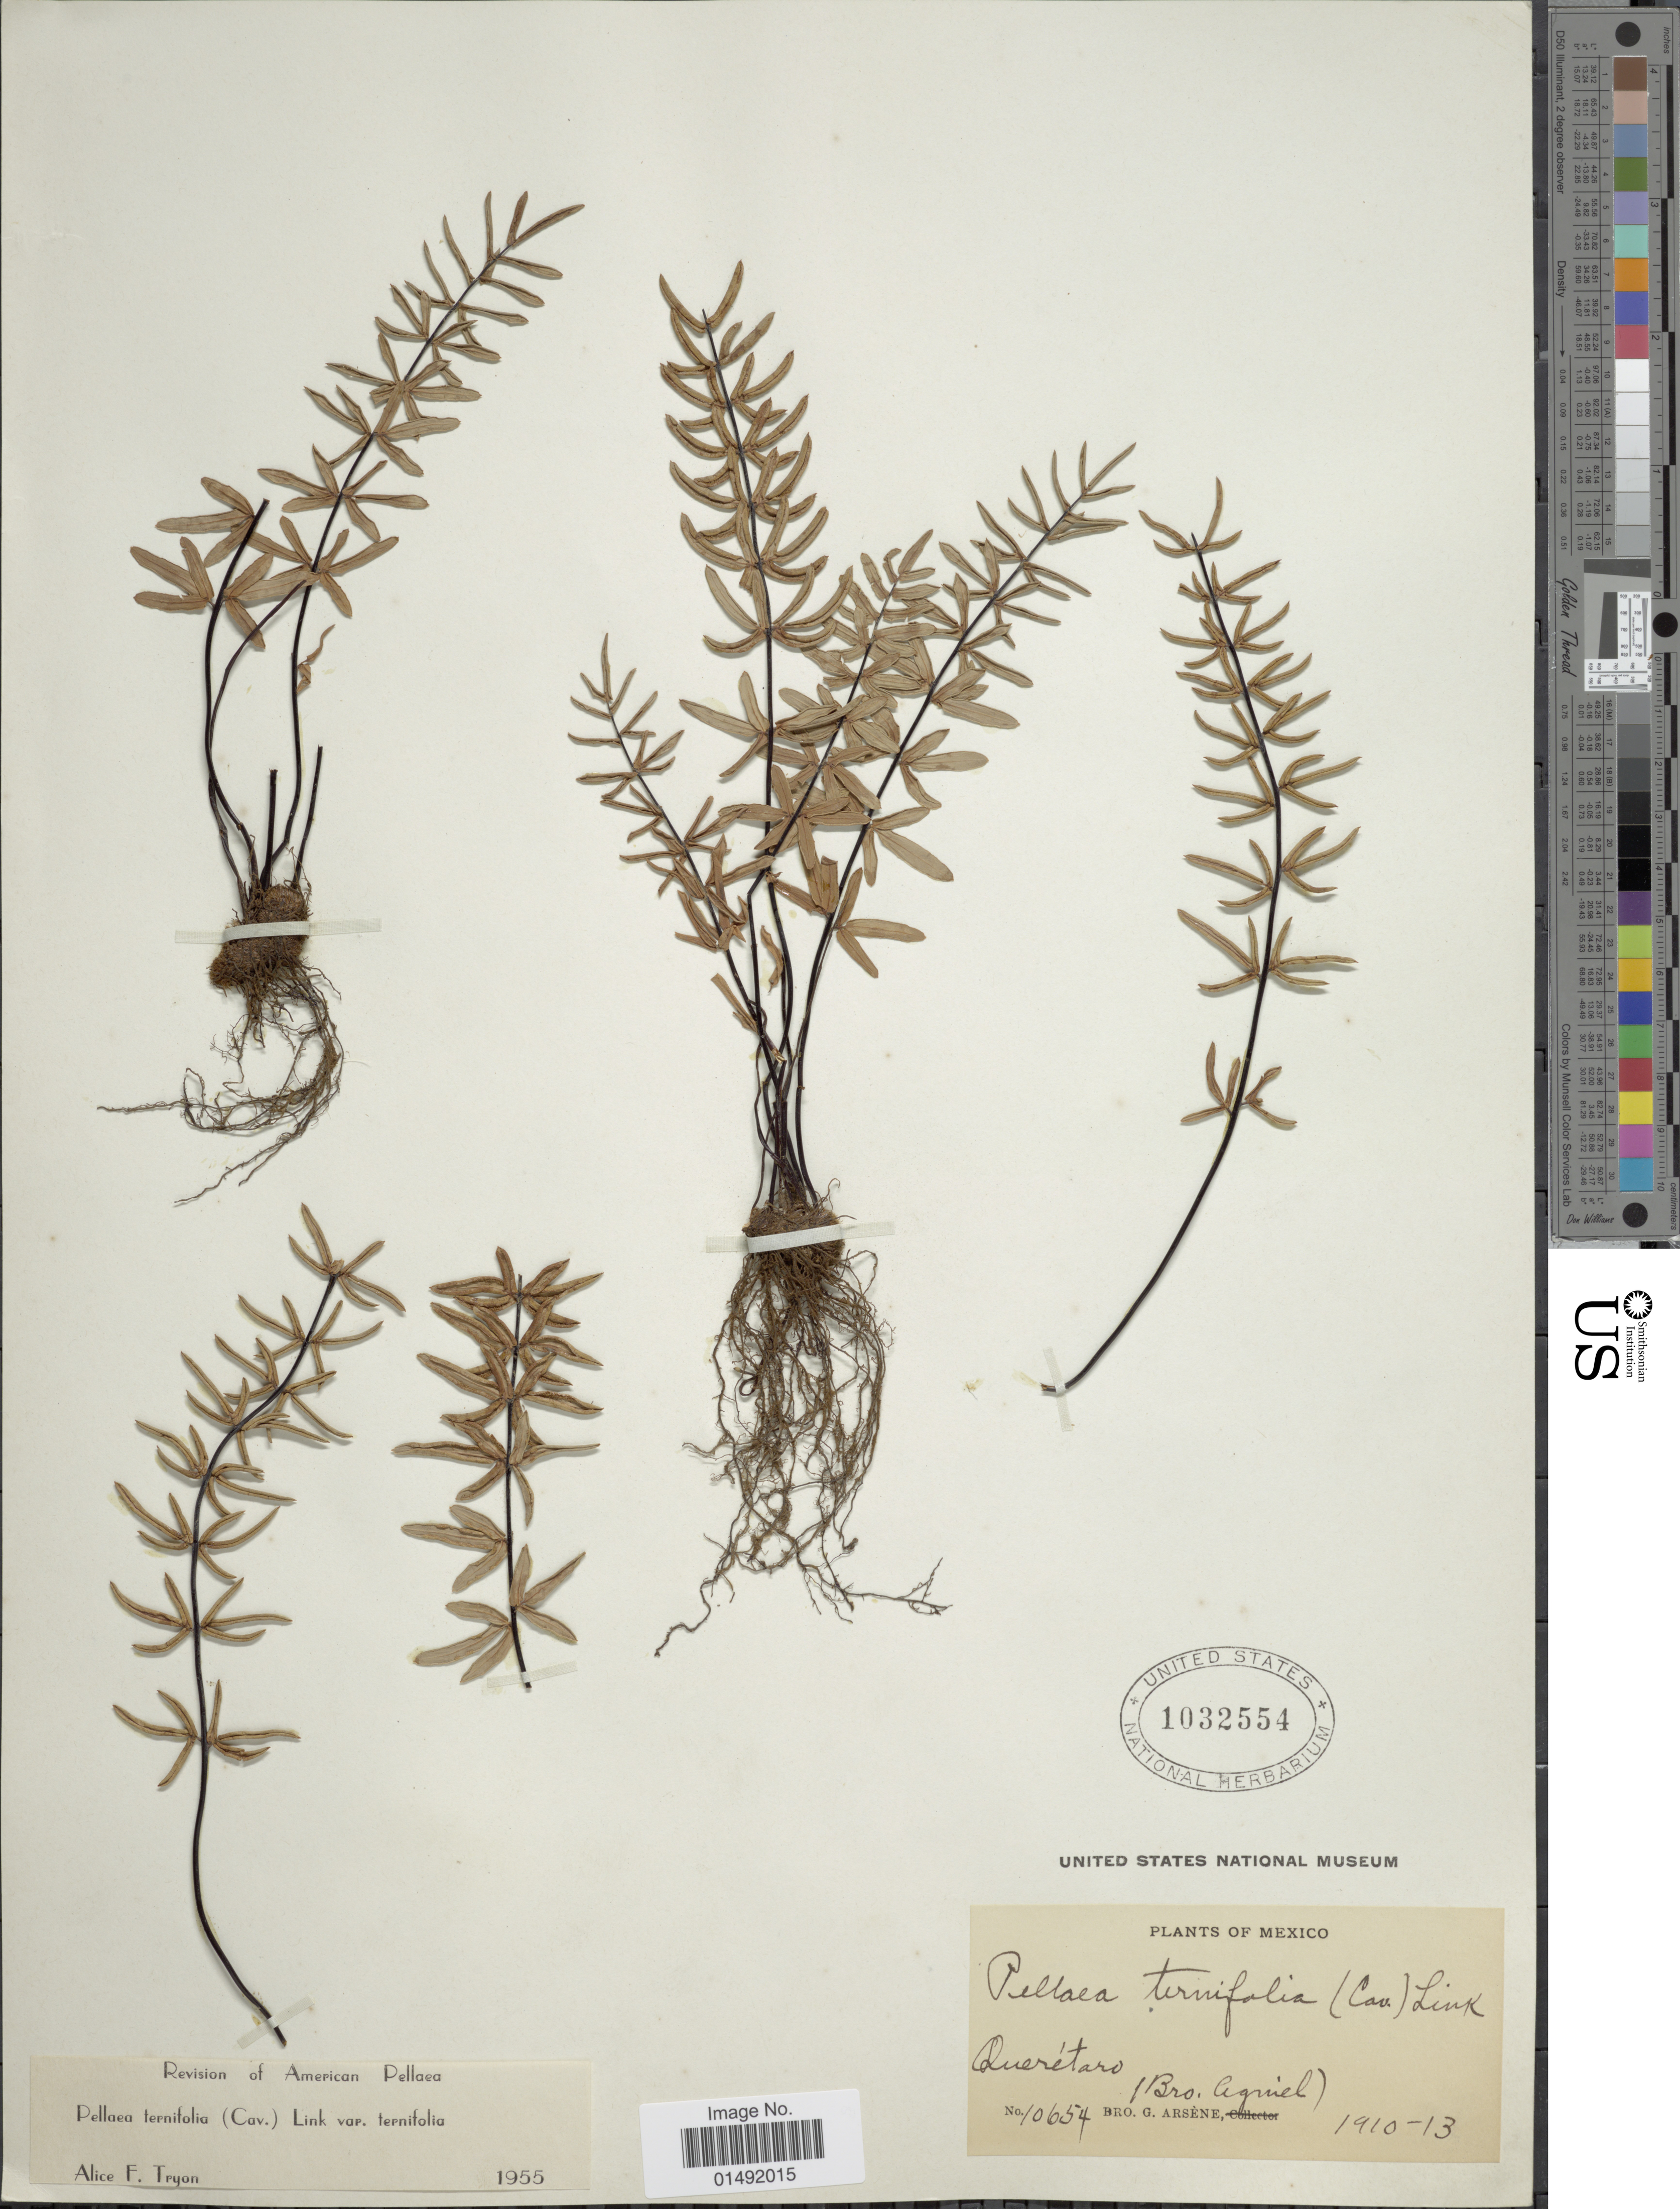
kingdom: Plantae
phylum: Tracheophyta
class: Polypodiopsida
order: Polypodiales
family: Pteridaceae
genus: Pellaea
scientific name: Pellaea ternifolia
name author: (Cav.) Link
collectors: Bro. Agniel & Bro. G. Arsène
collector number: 10654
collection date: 1910/1913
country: Mexico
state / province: Querétaro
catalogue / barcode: US 1032554